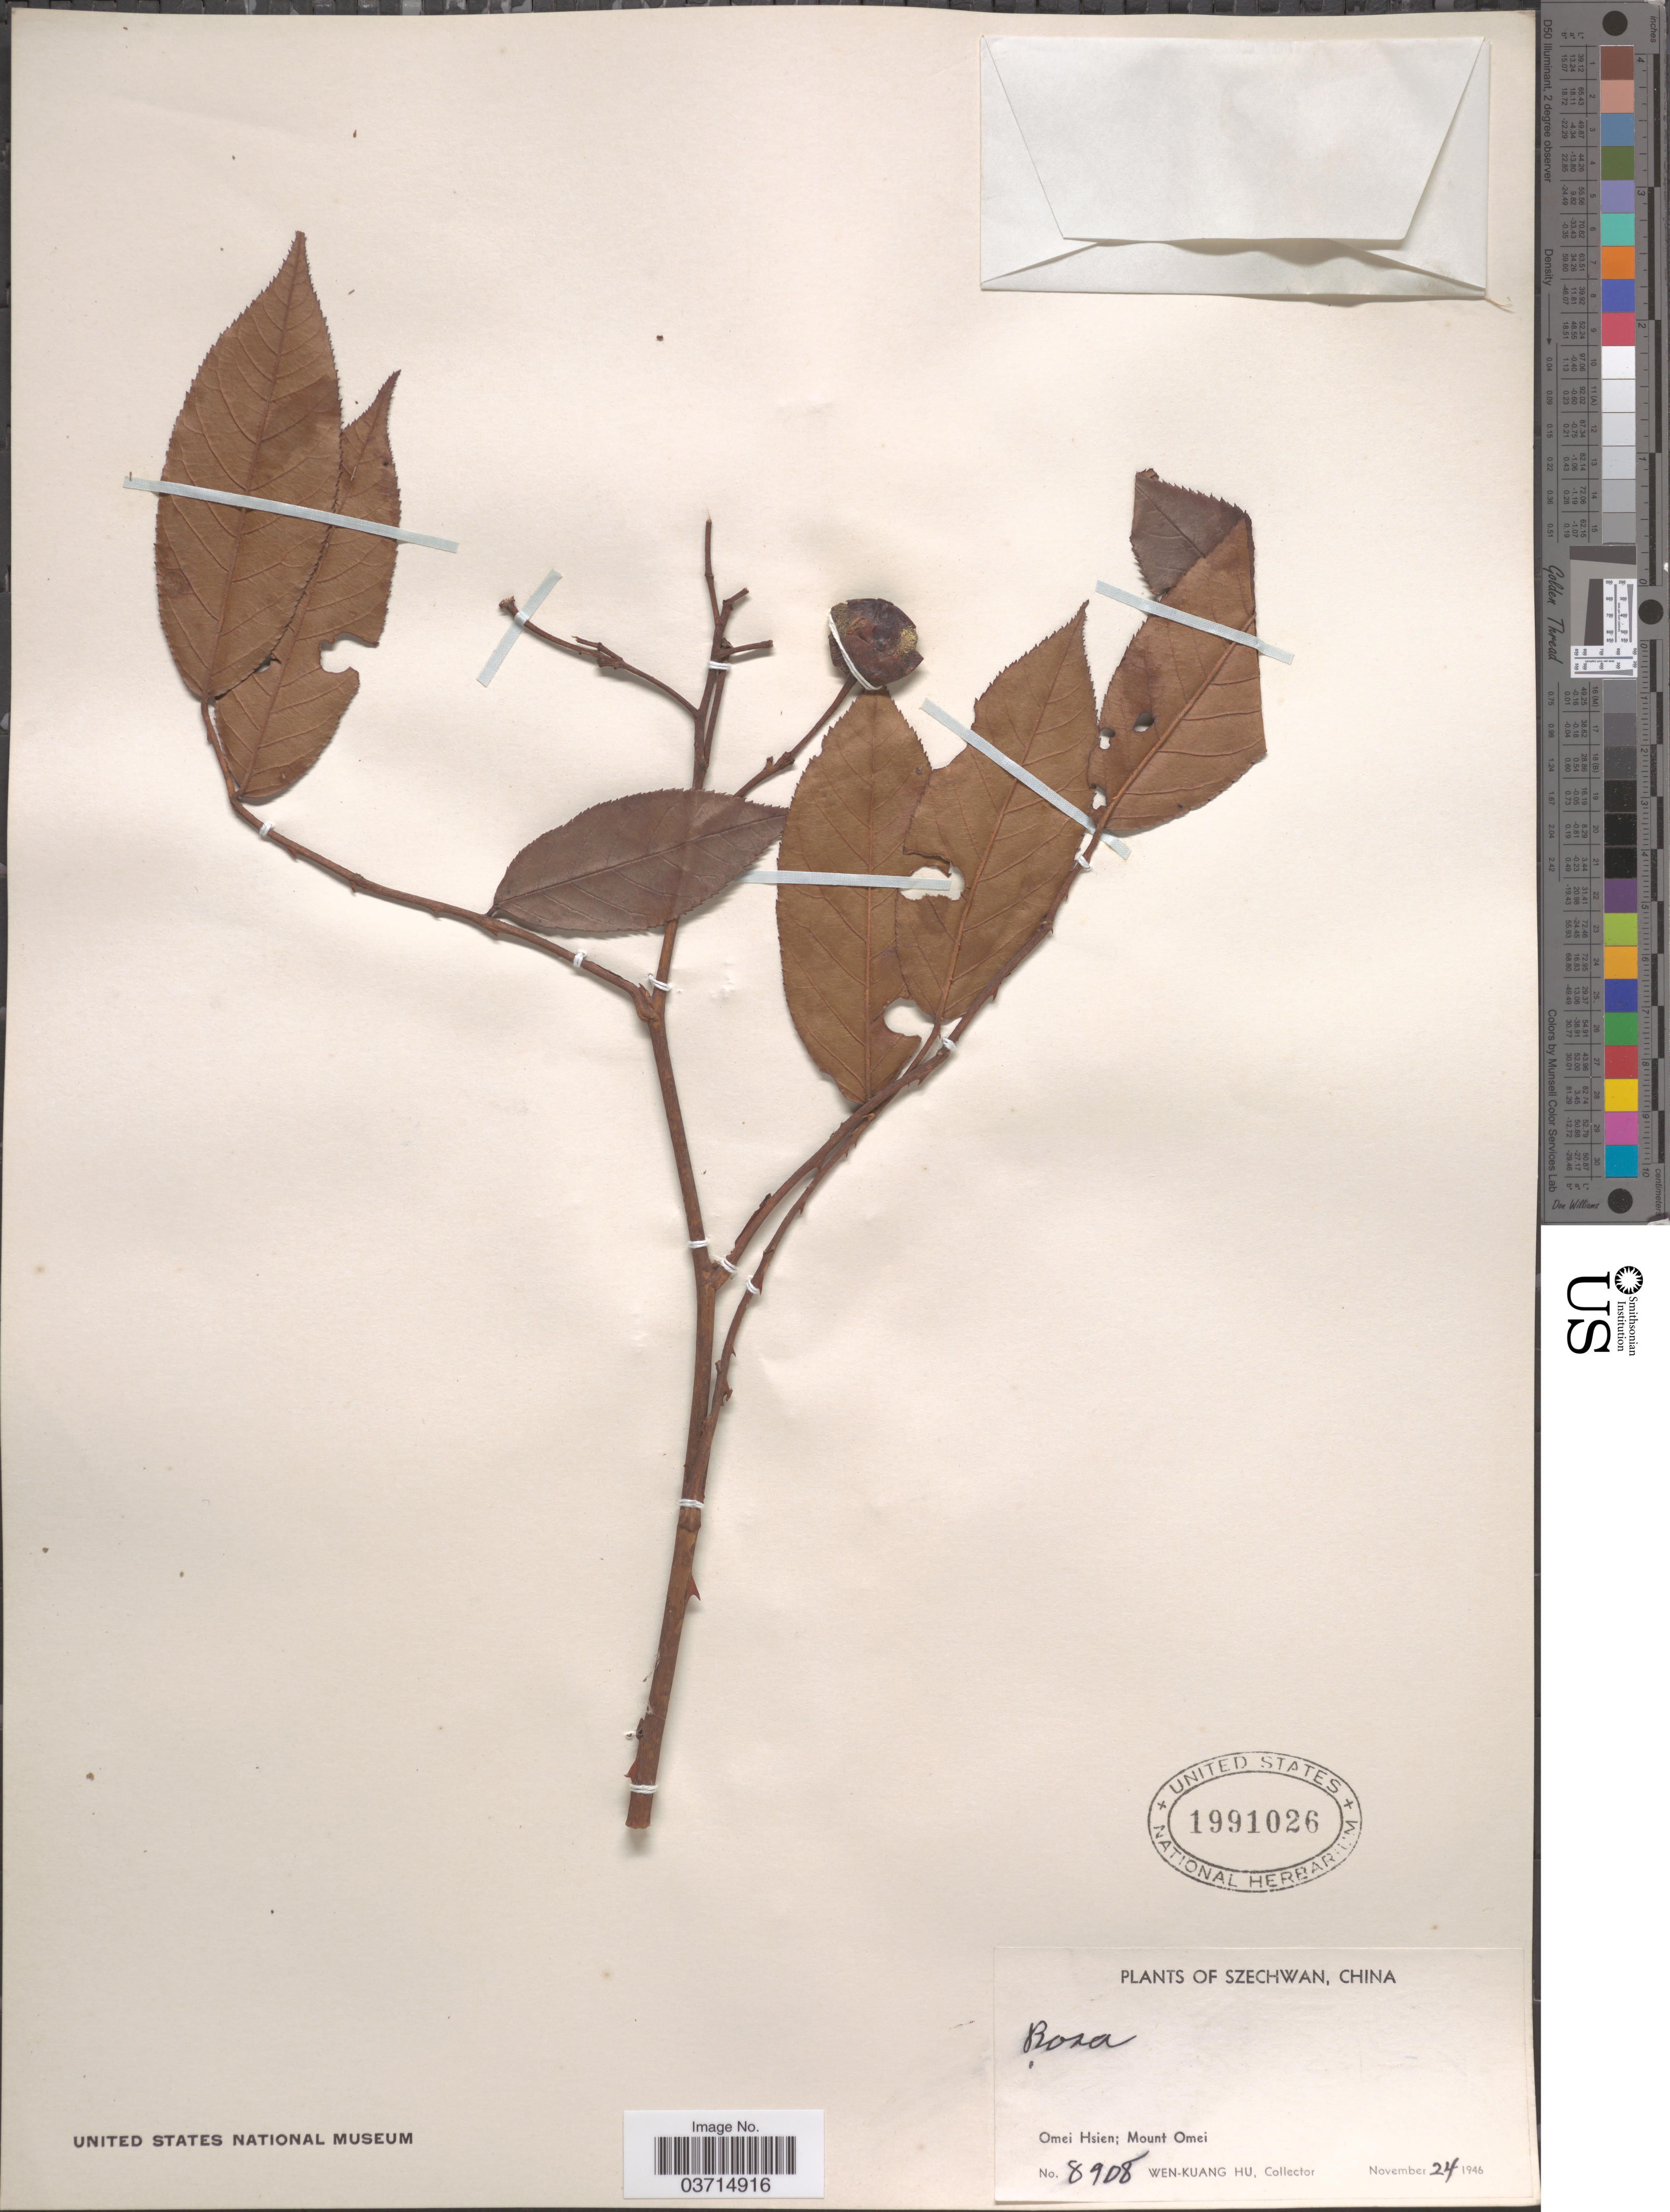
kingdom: Plantae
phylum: Tracheophyta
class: Magnoliopsida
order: Rosales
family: Rosaceae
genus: Rosa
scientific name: Rosa sp.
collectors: W. K. Hu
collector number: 8908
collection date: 1946-11-24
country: China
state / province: Sichuan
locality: Szechwan. Omei Hsien; Mount Omei.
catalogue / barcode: US 1991026